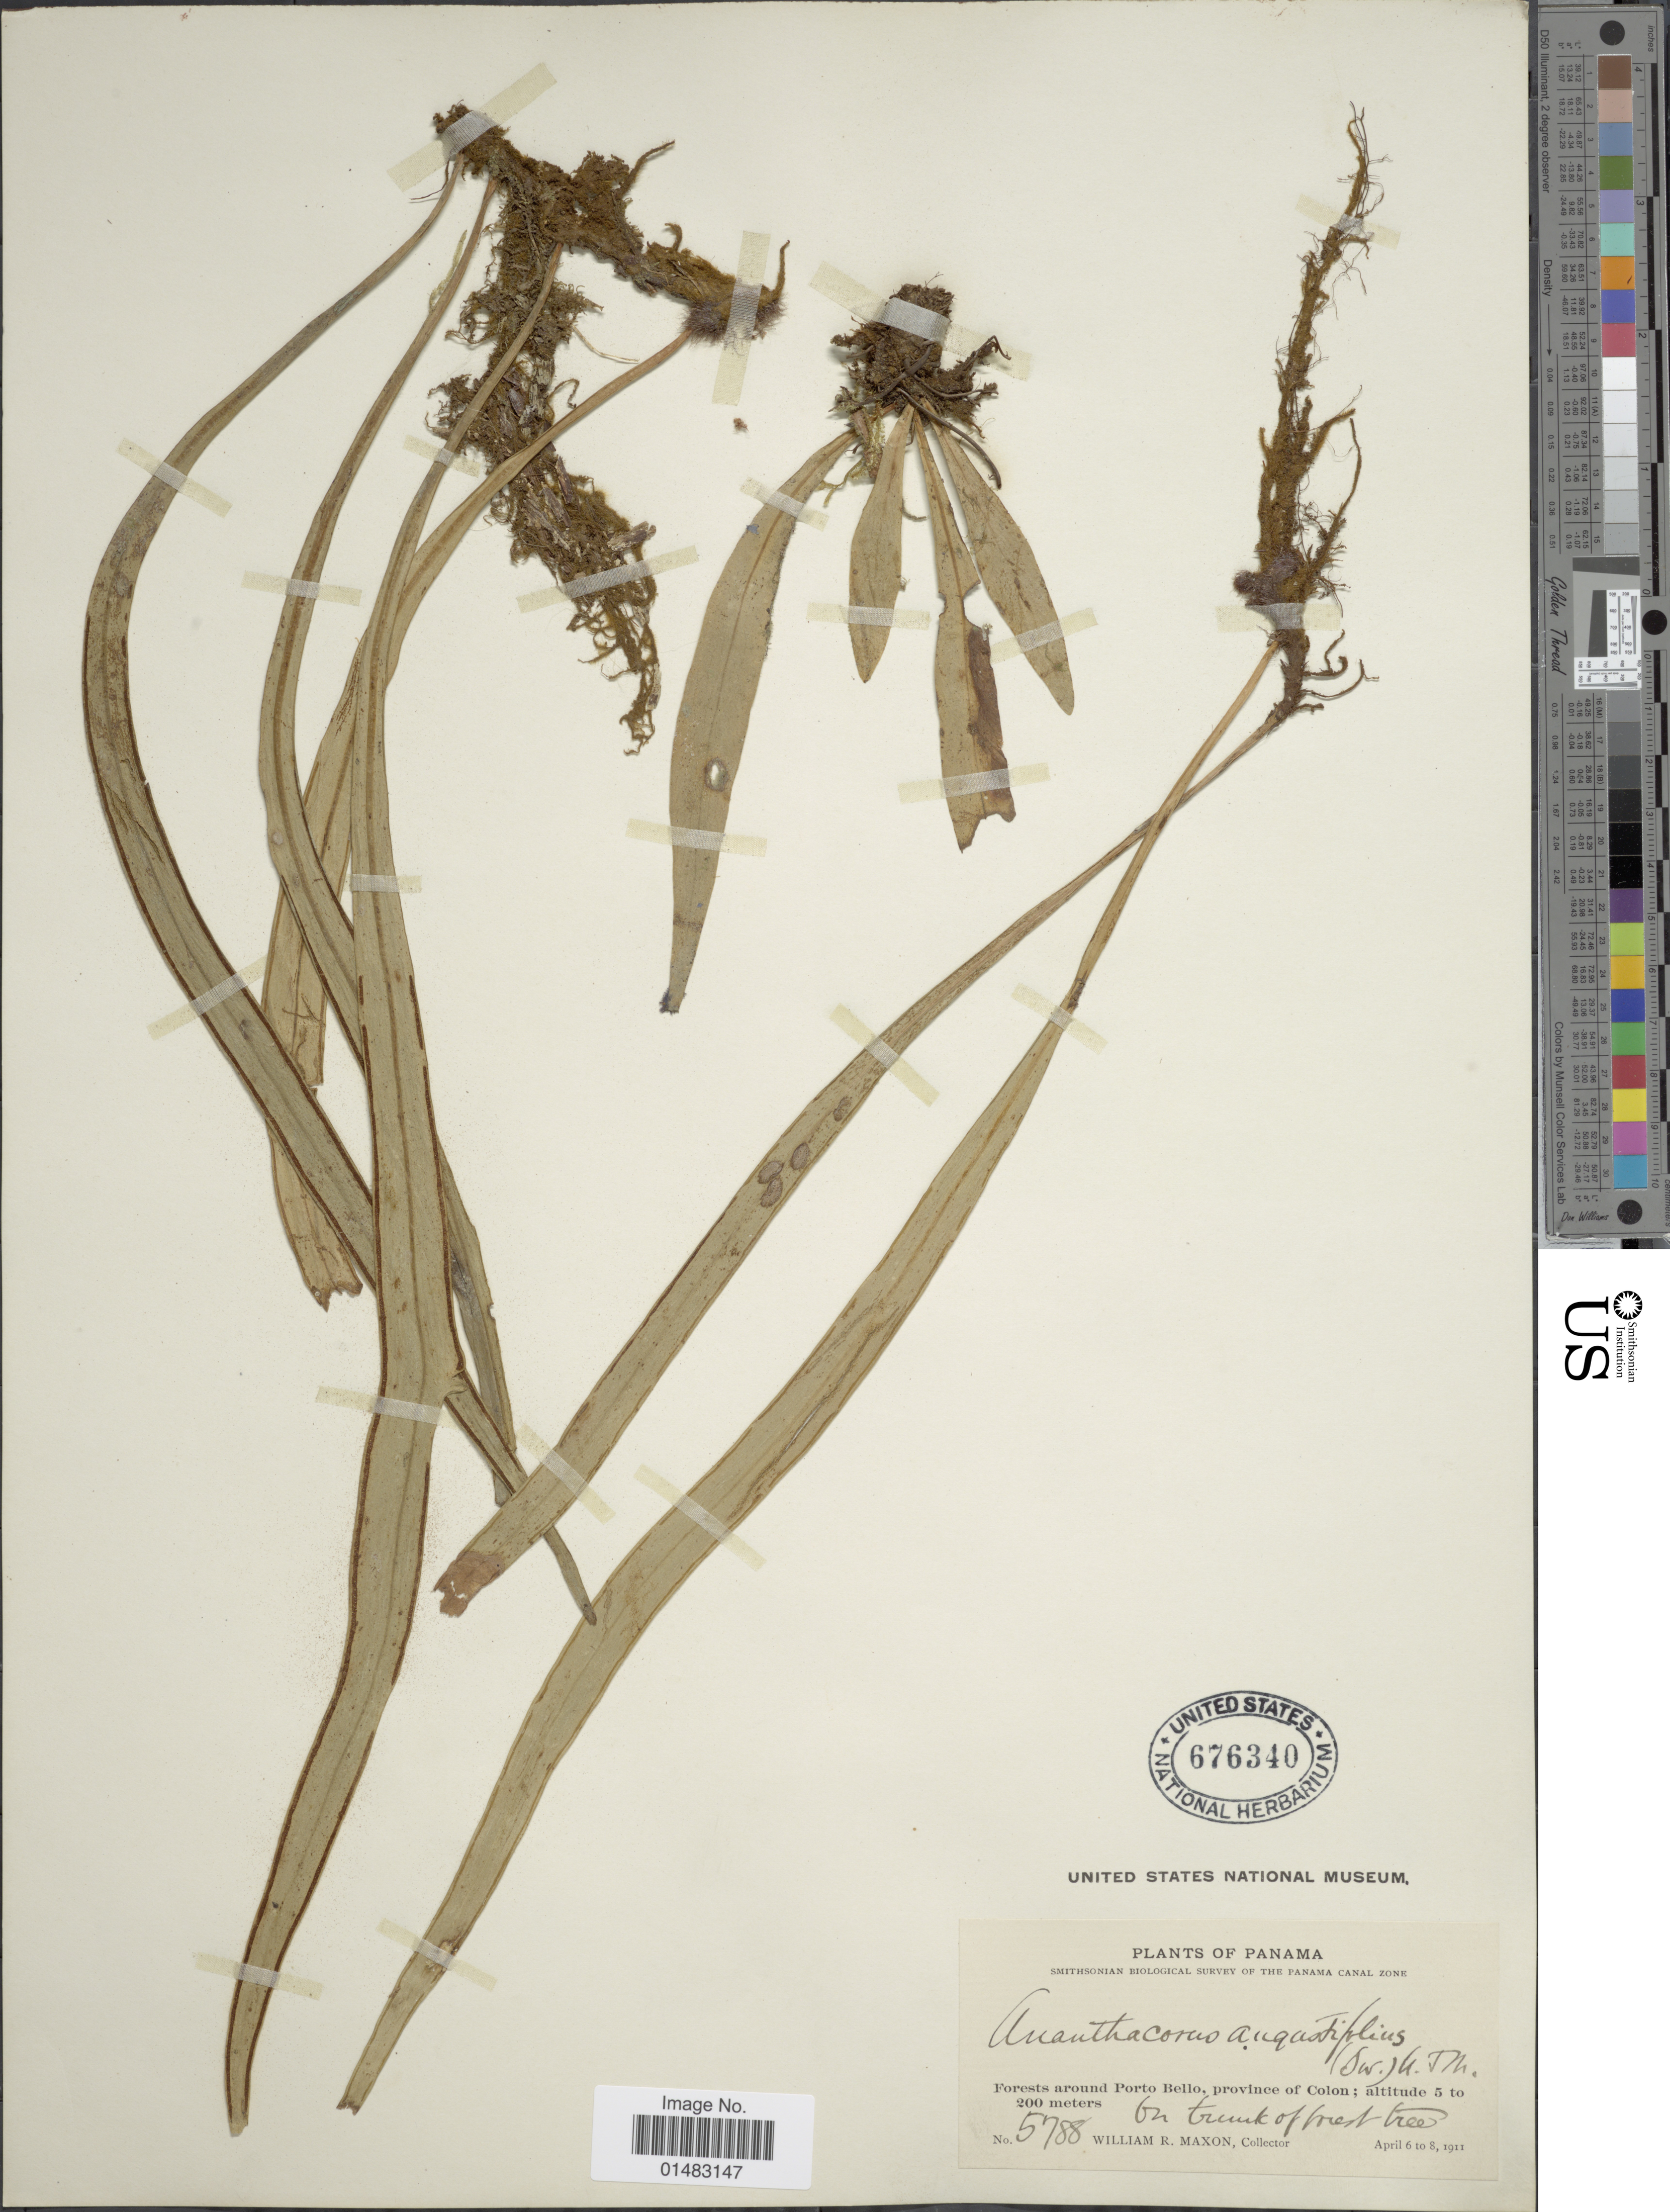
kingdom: Plantae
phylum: Tracheophyta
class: Polypodiopsida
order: Polypodiales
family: Pteridaceae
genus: Ananthacorus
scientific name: Ananthacorus angustifolius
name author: (Sw.) Underw. & Maxon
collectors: W. R. Maxon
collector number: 5788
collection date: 1911-04-06/1911-04-08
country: Panama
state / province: Colón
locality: Forests around Porto Bello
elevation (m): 5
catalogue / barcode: US 676340